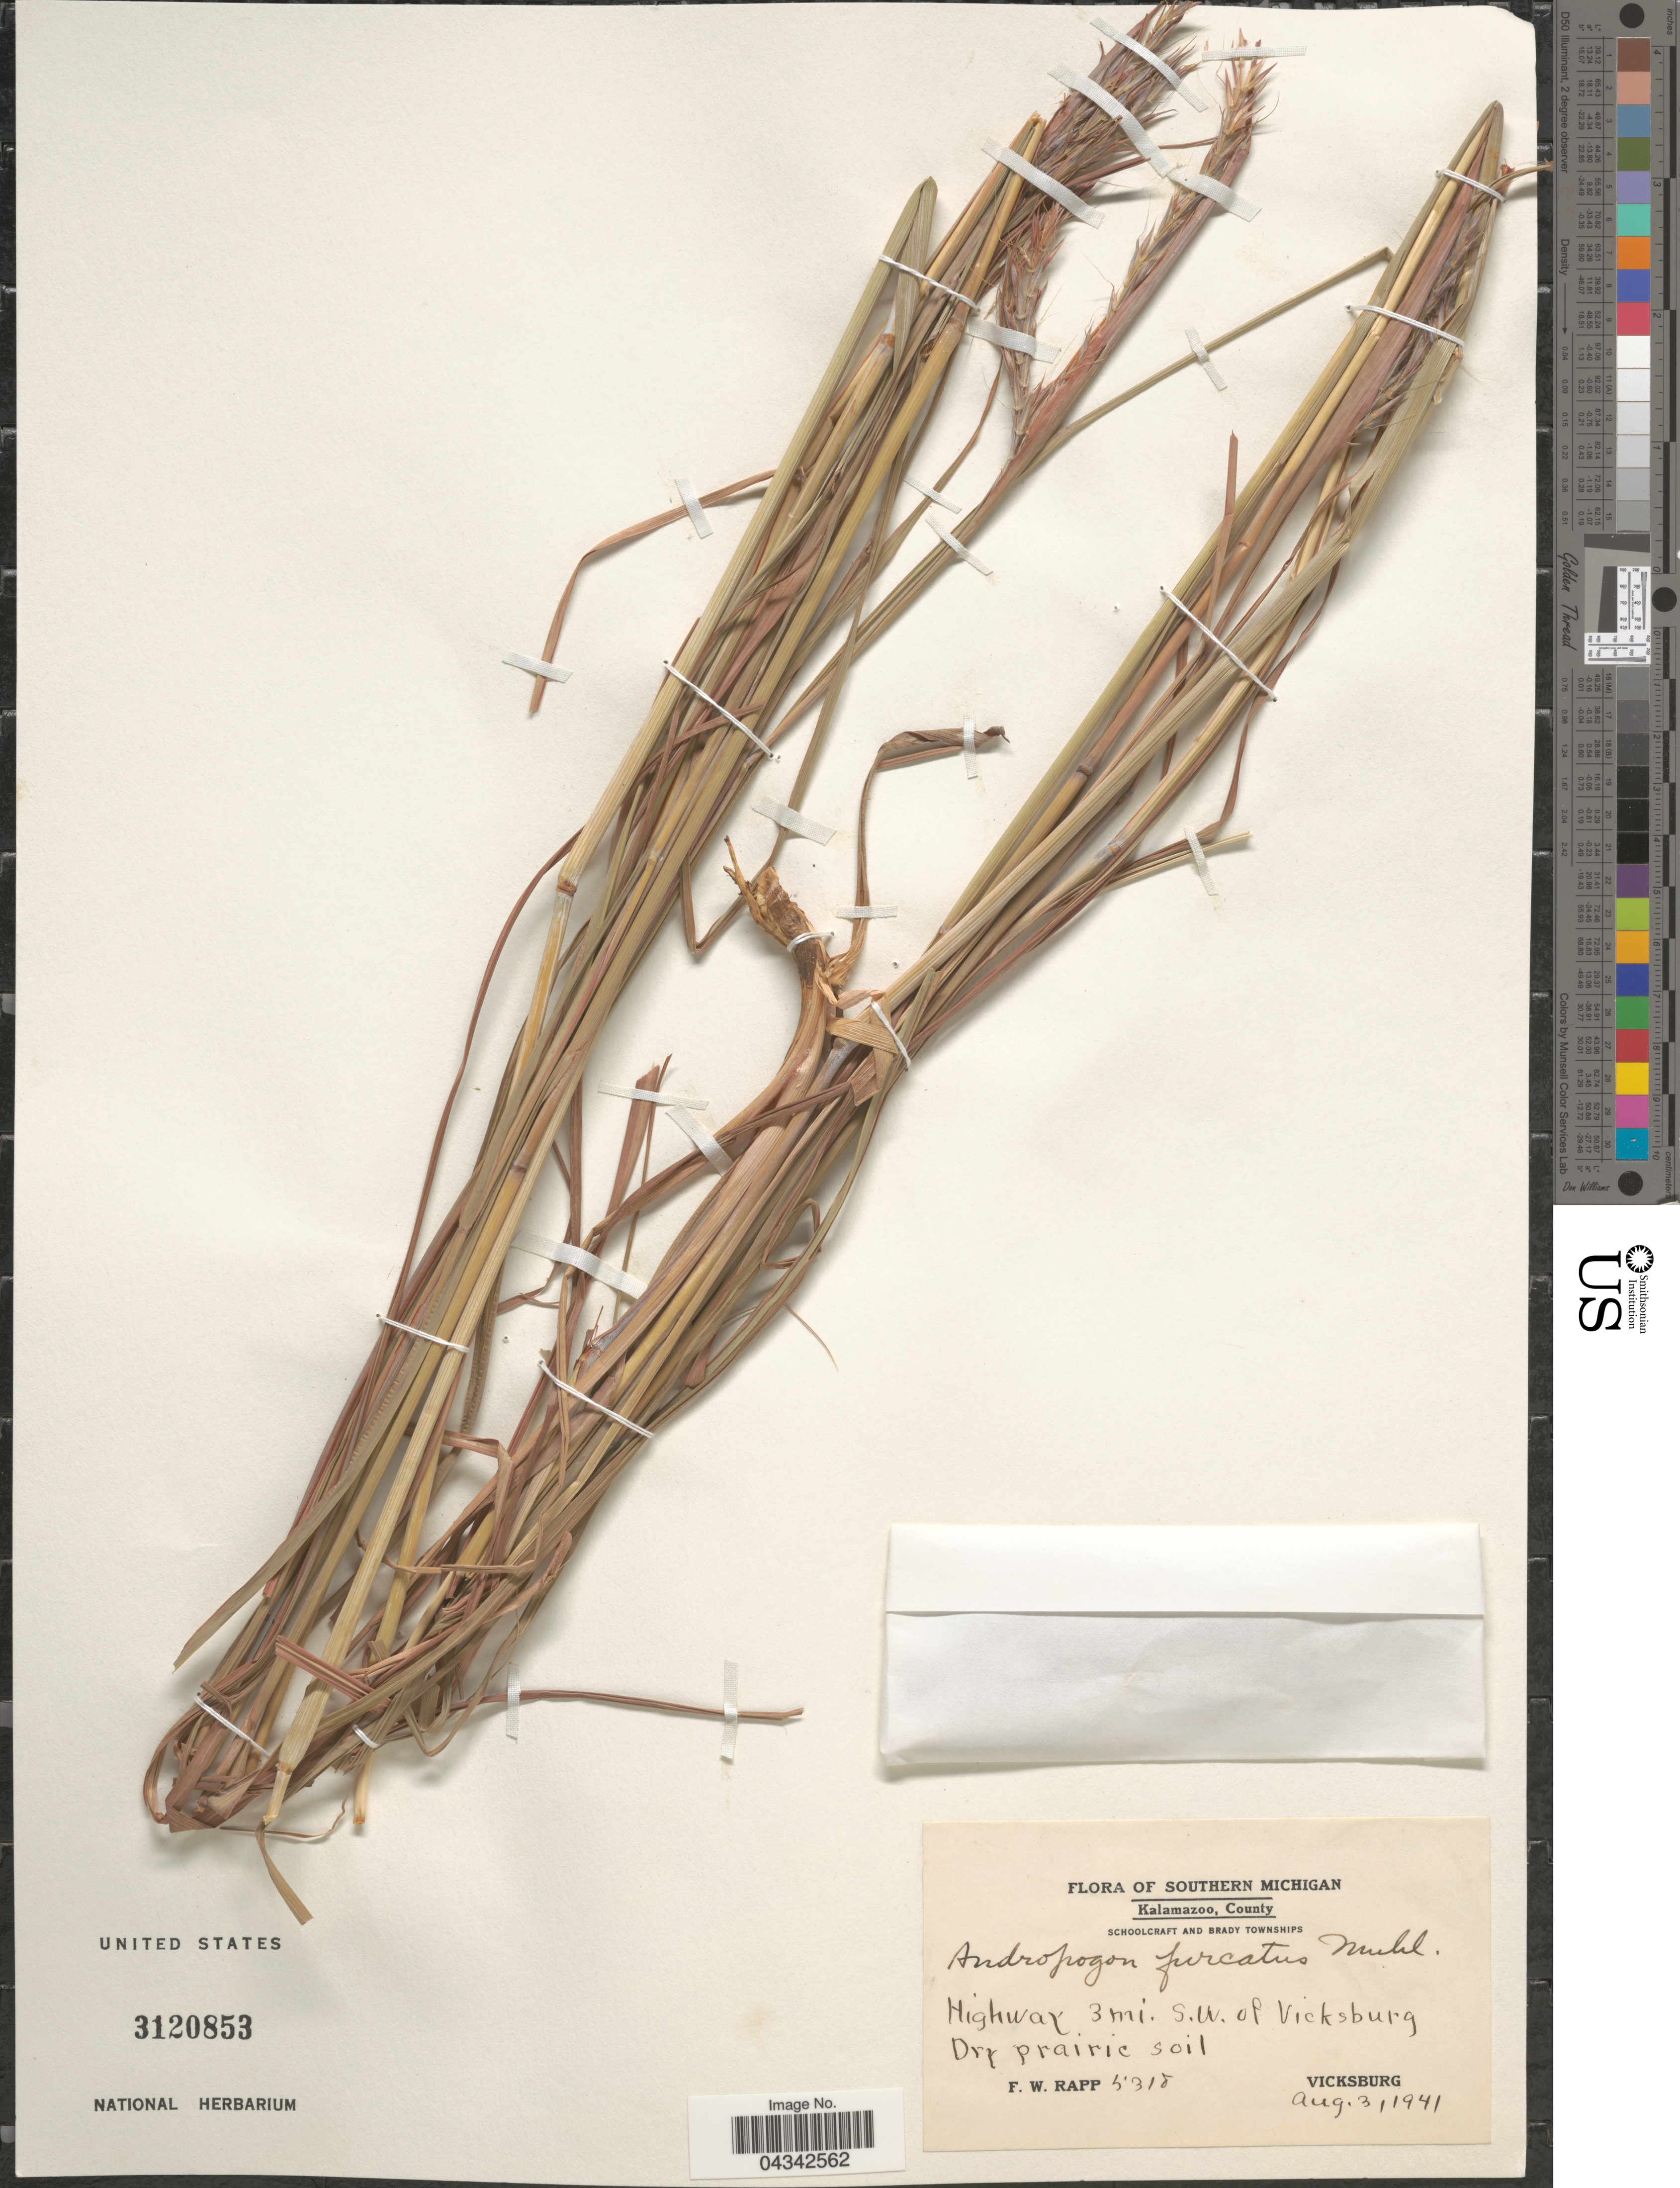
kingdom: Plantae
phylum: Tracheophyta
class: Liliopsida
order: Poales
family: Poaceae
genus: Andropogon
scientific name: Andropogon gerardii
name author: Vitman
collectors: F. Rapp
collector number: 5318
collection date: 1941-08-03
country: United States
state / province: Michigan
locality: Southern Michigan. Kalamazoo, County. Highway 3 mi. S.W. of Vicksburg. Vicksburg [unsure placement].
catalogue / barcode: US 3120853